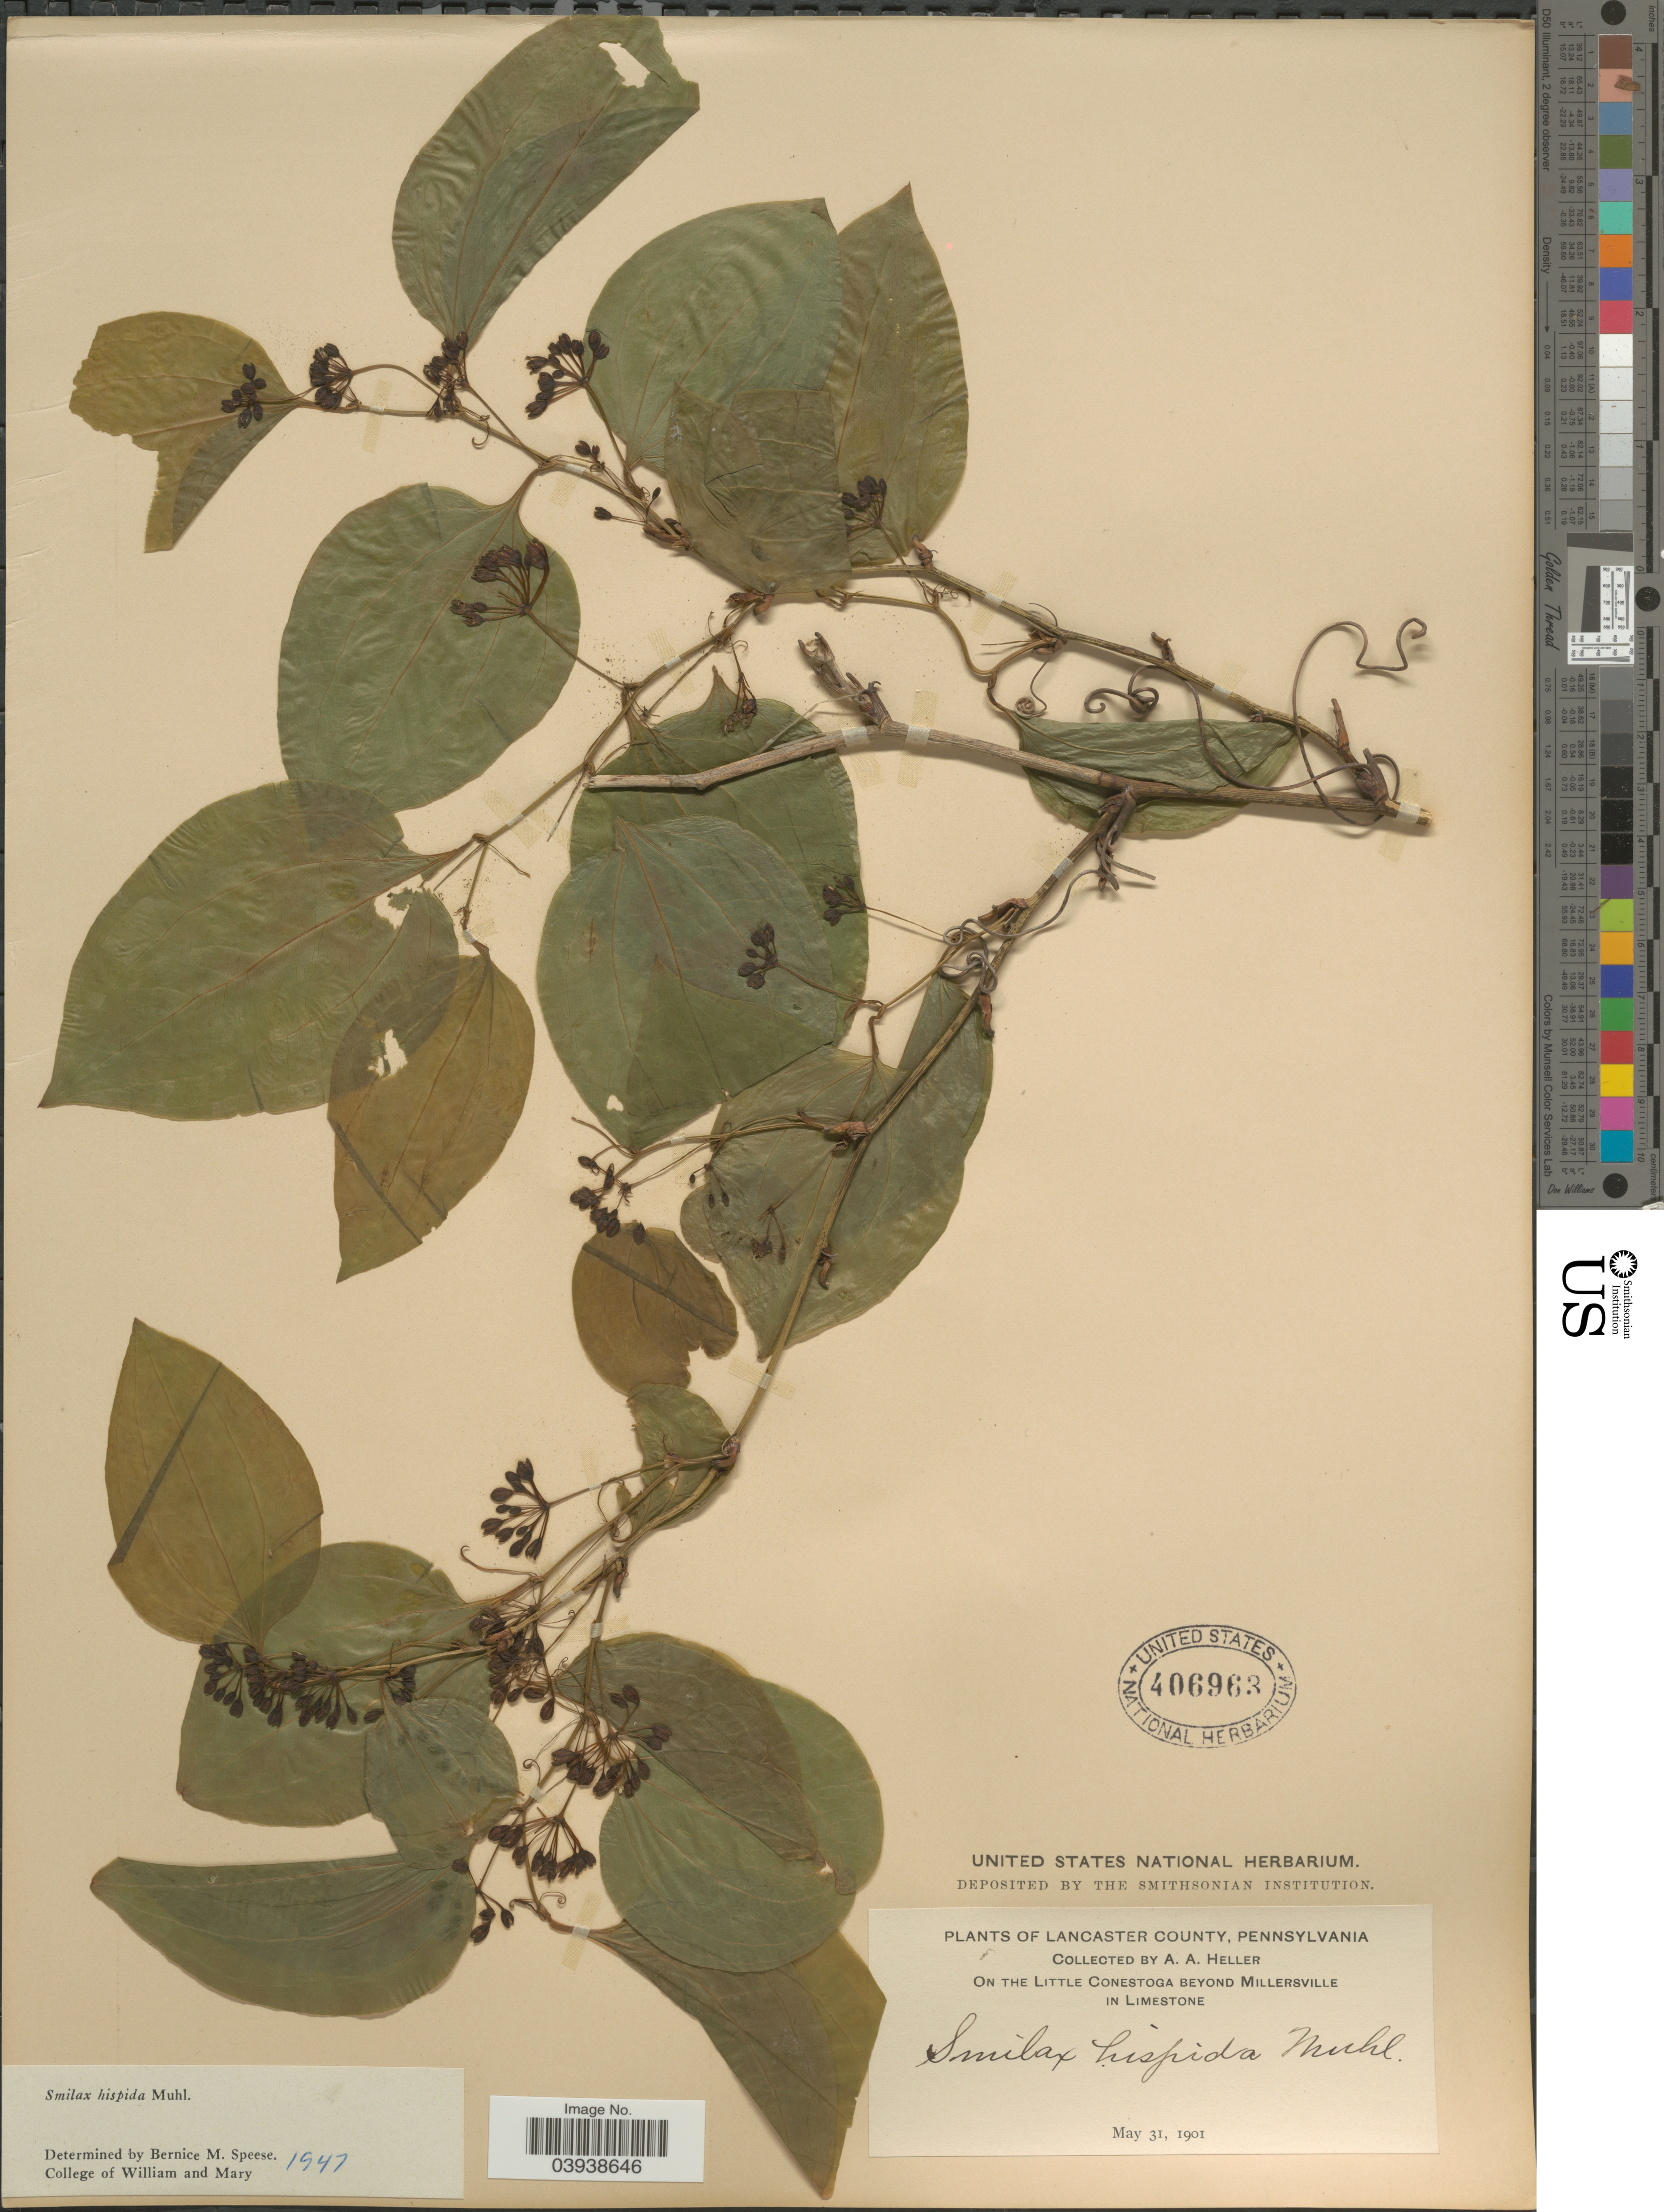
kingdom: Plantae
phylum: Tracheophyta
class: Liliopsida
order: Liliales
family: Smilacaceae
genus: Smilax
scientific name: Smilax hispida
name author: Raf.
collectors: A. A. Heller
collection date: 1901-05-31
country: United States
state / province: Pennsylvania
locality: Lancaster County. On the Little Conestoga beyond Millersville in Limestone.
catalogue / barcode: US 406963